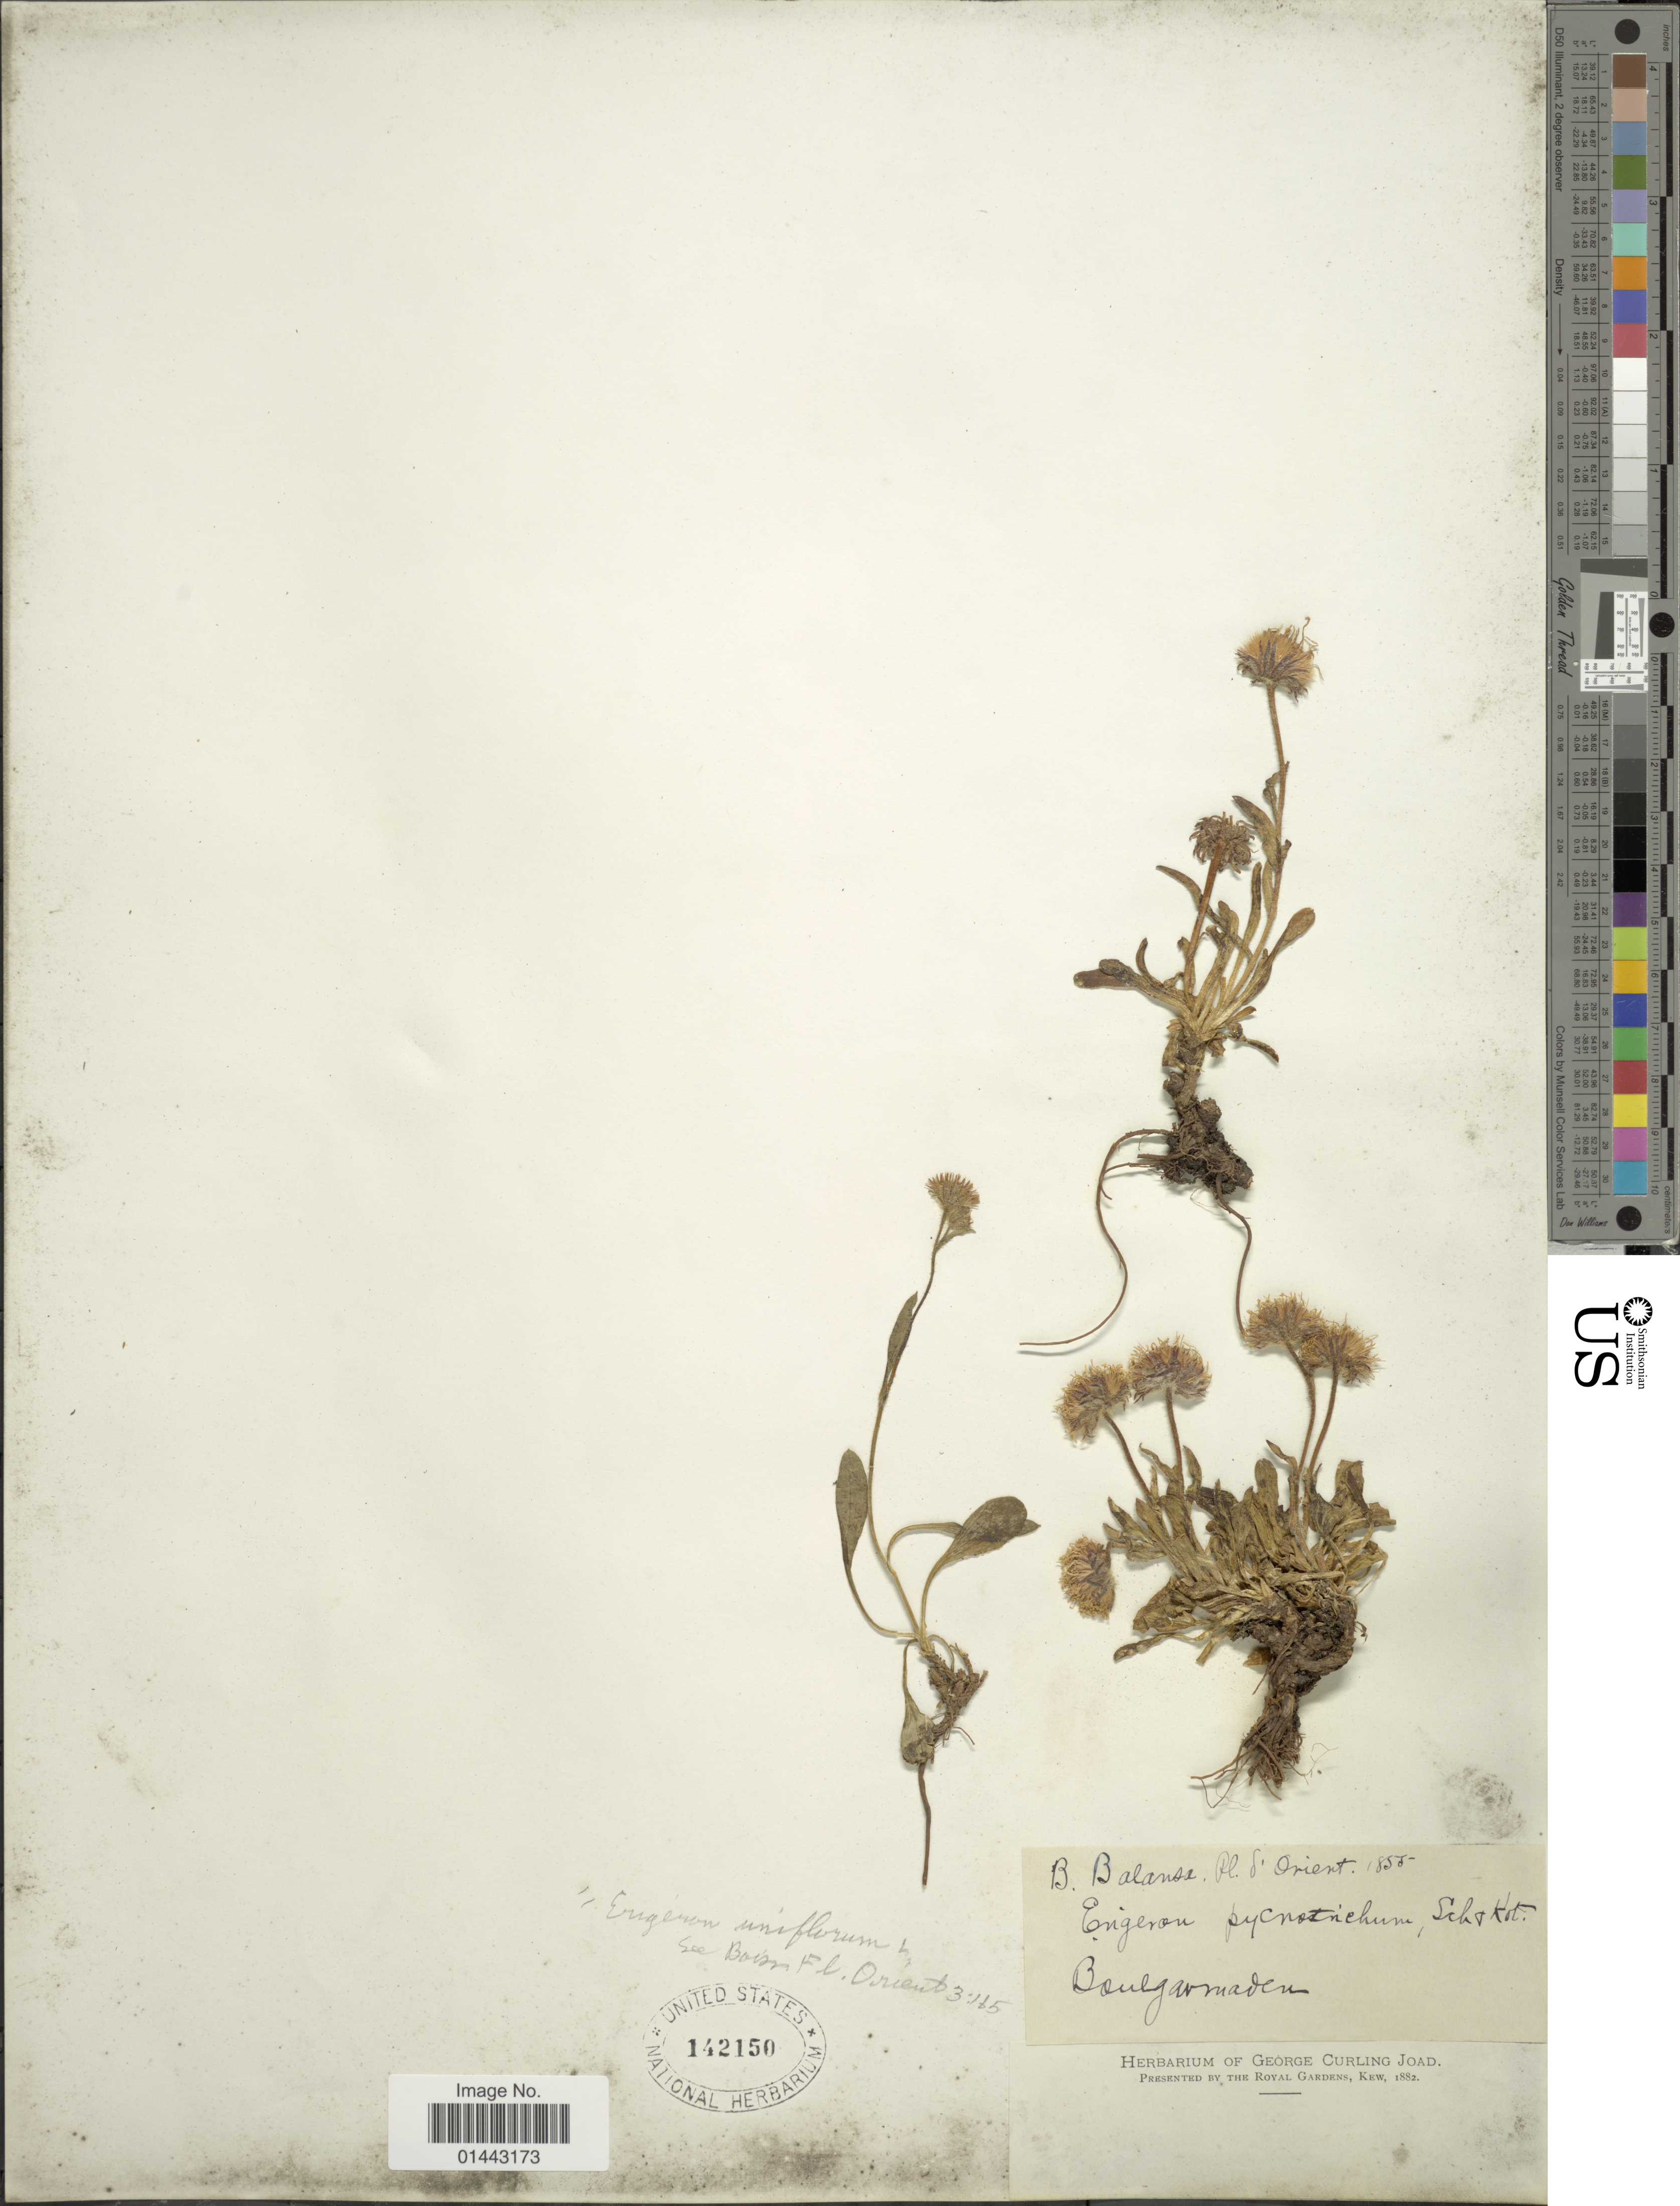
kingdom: Plantae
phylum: Tracheophyta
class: Magnoliopsida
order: Asterales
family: Asteraceae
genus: Erigeron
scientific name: Erigeron uniflorus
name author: L.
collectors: B. Balansa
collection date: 1855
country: Turkey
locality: Boulgarmaden [Bulghar-Maden]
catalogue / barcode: US 142150